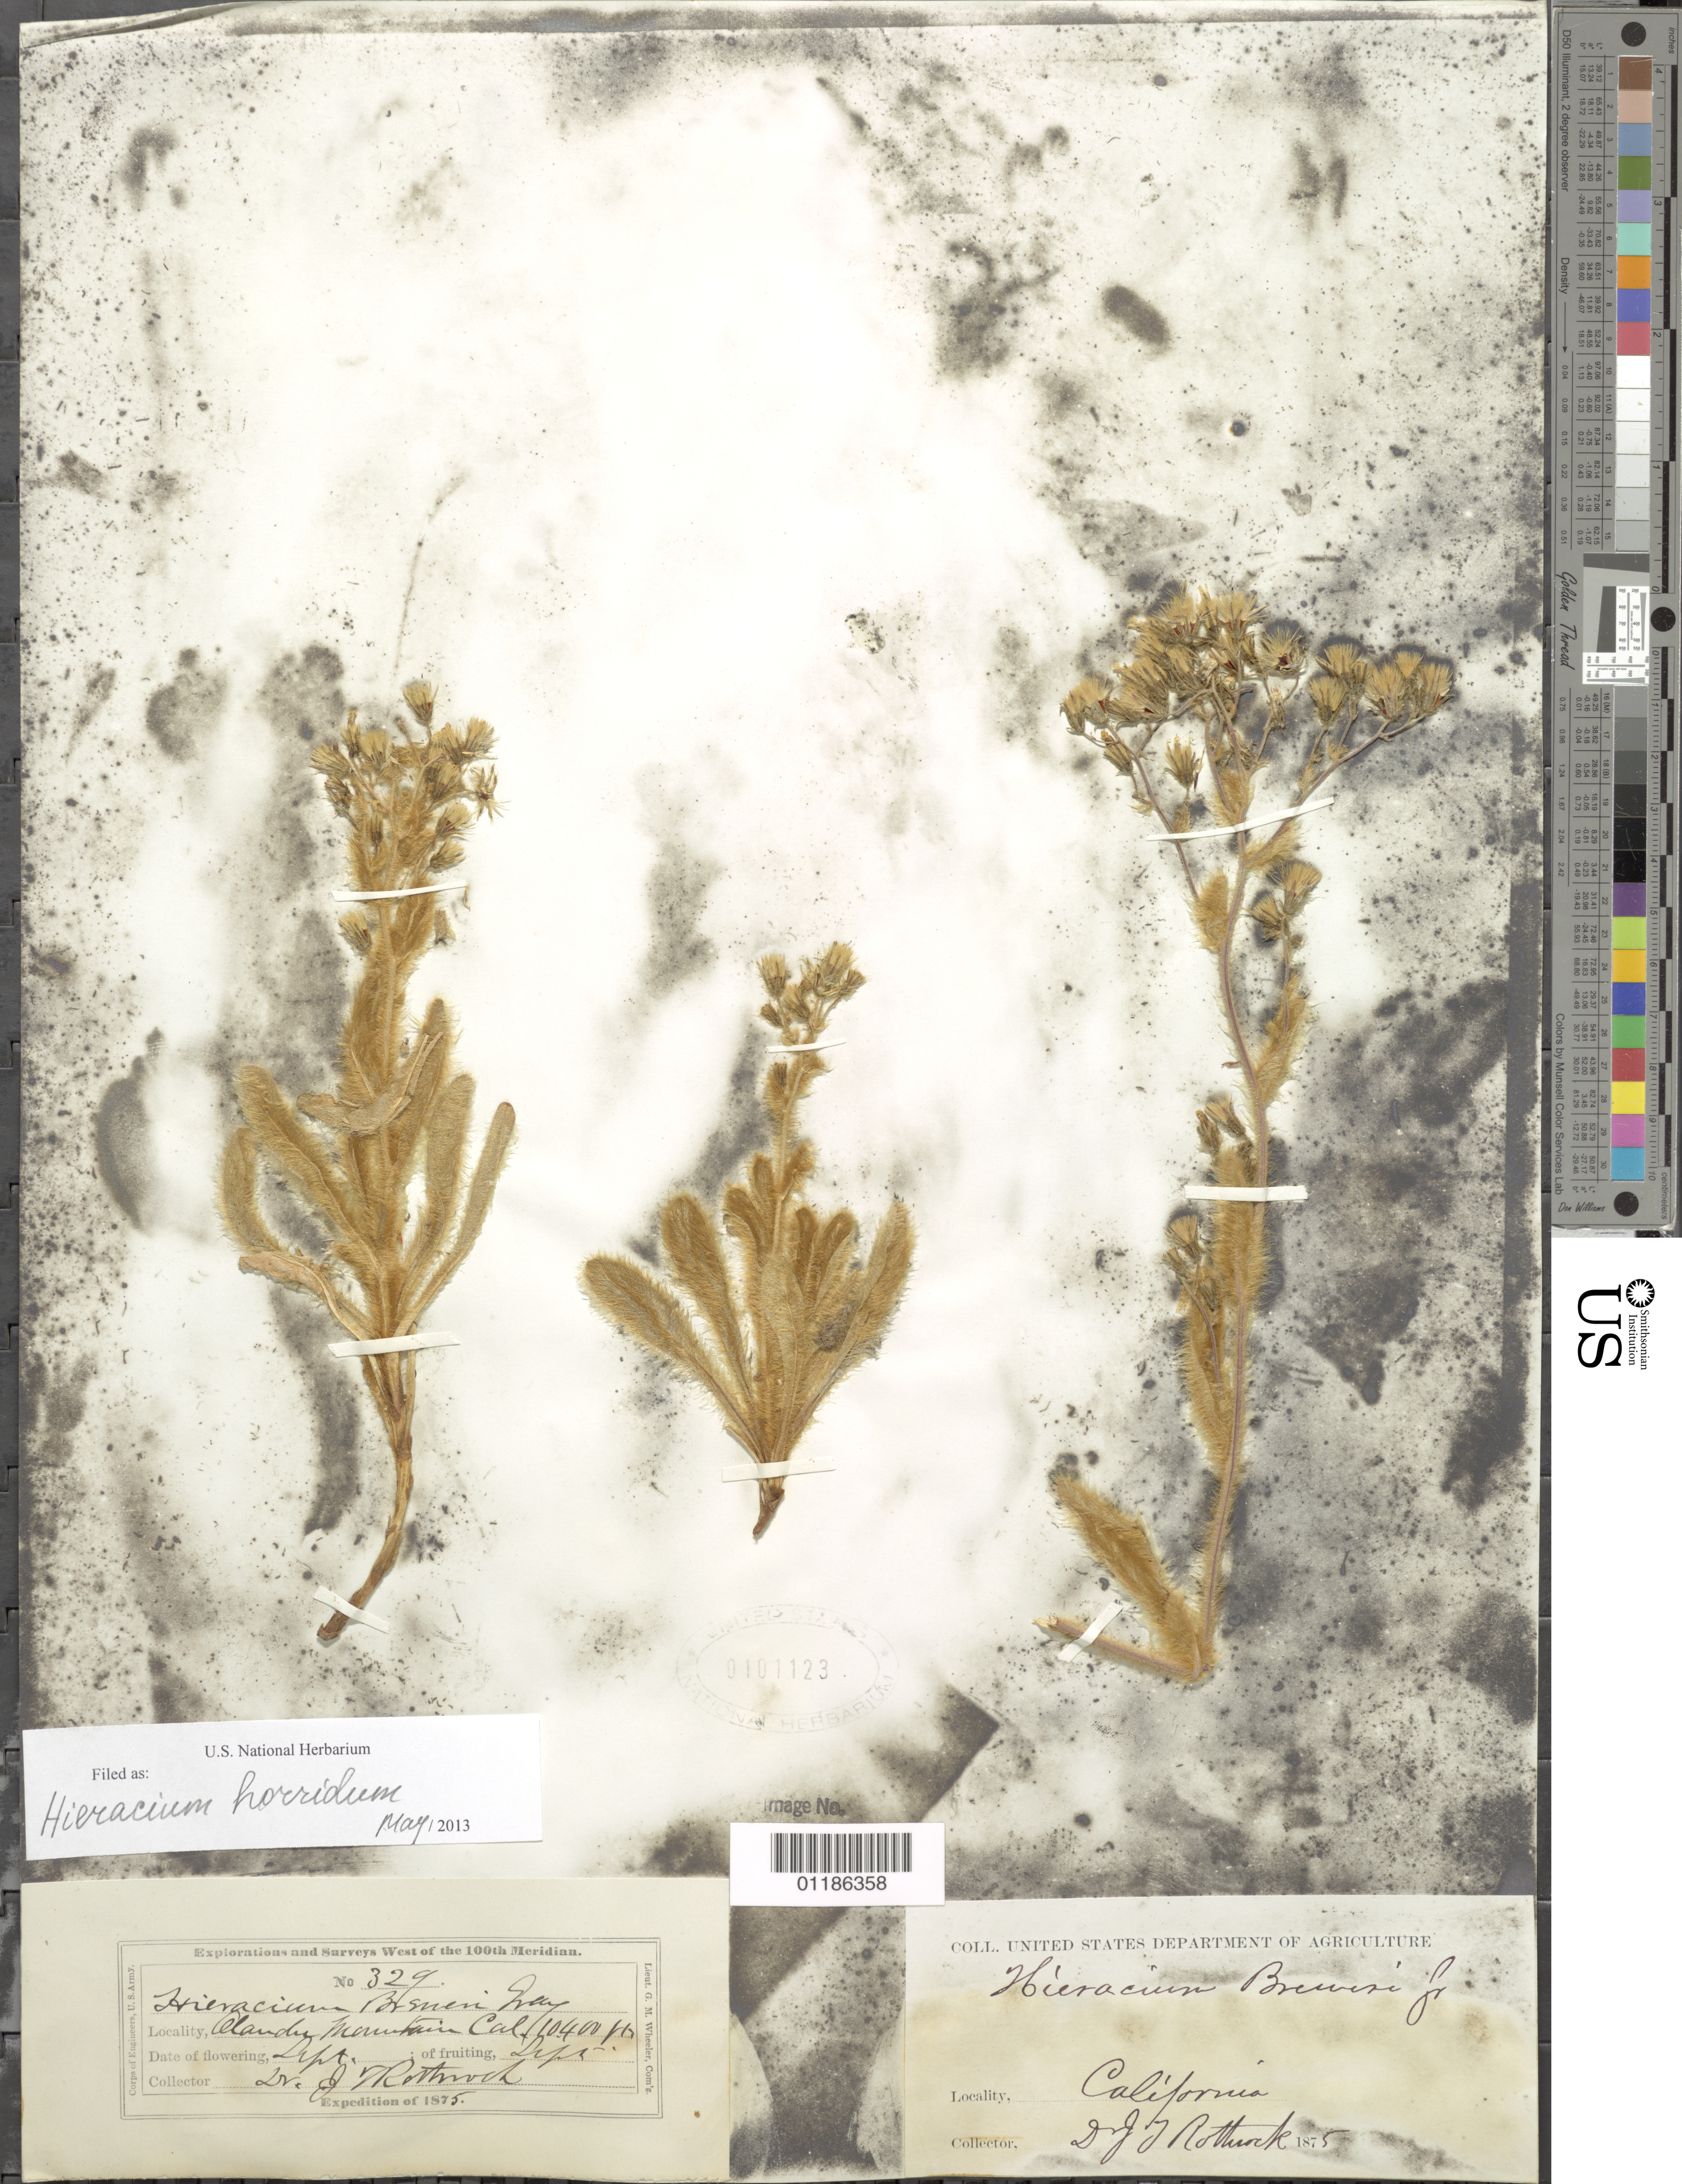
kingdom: Plantae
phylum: Tracheophyta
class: Magnoliopsida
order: Asterales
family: Asteraceae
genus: Hieracium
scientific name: Hieracium horridum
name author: Fr.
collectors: J. T. Rothrock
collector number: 329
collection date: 1875-09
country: United States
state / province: California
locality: Olander Mountain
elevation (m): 3170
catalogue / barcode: US 101123